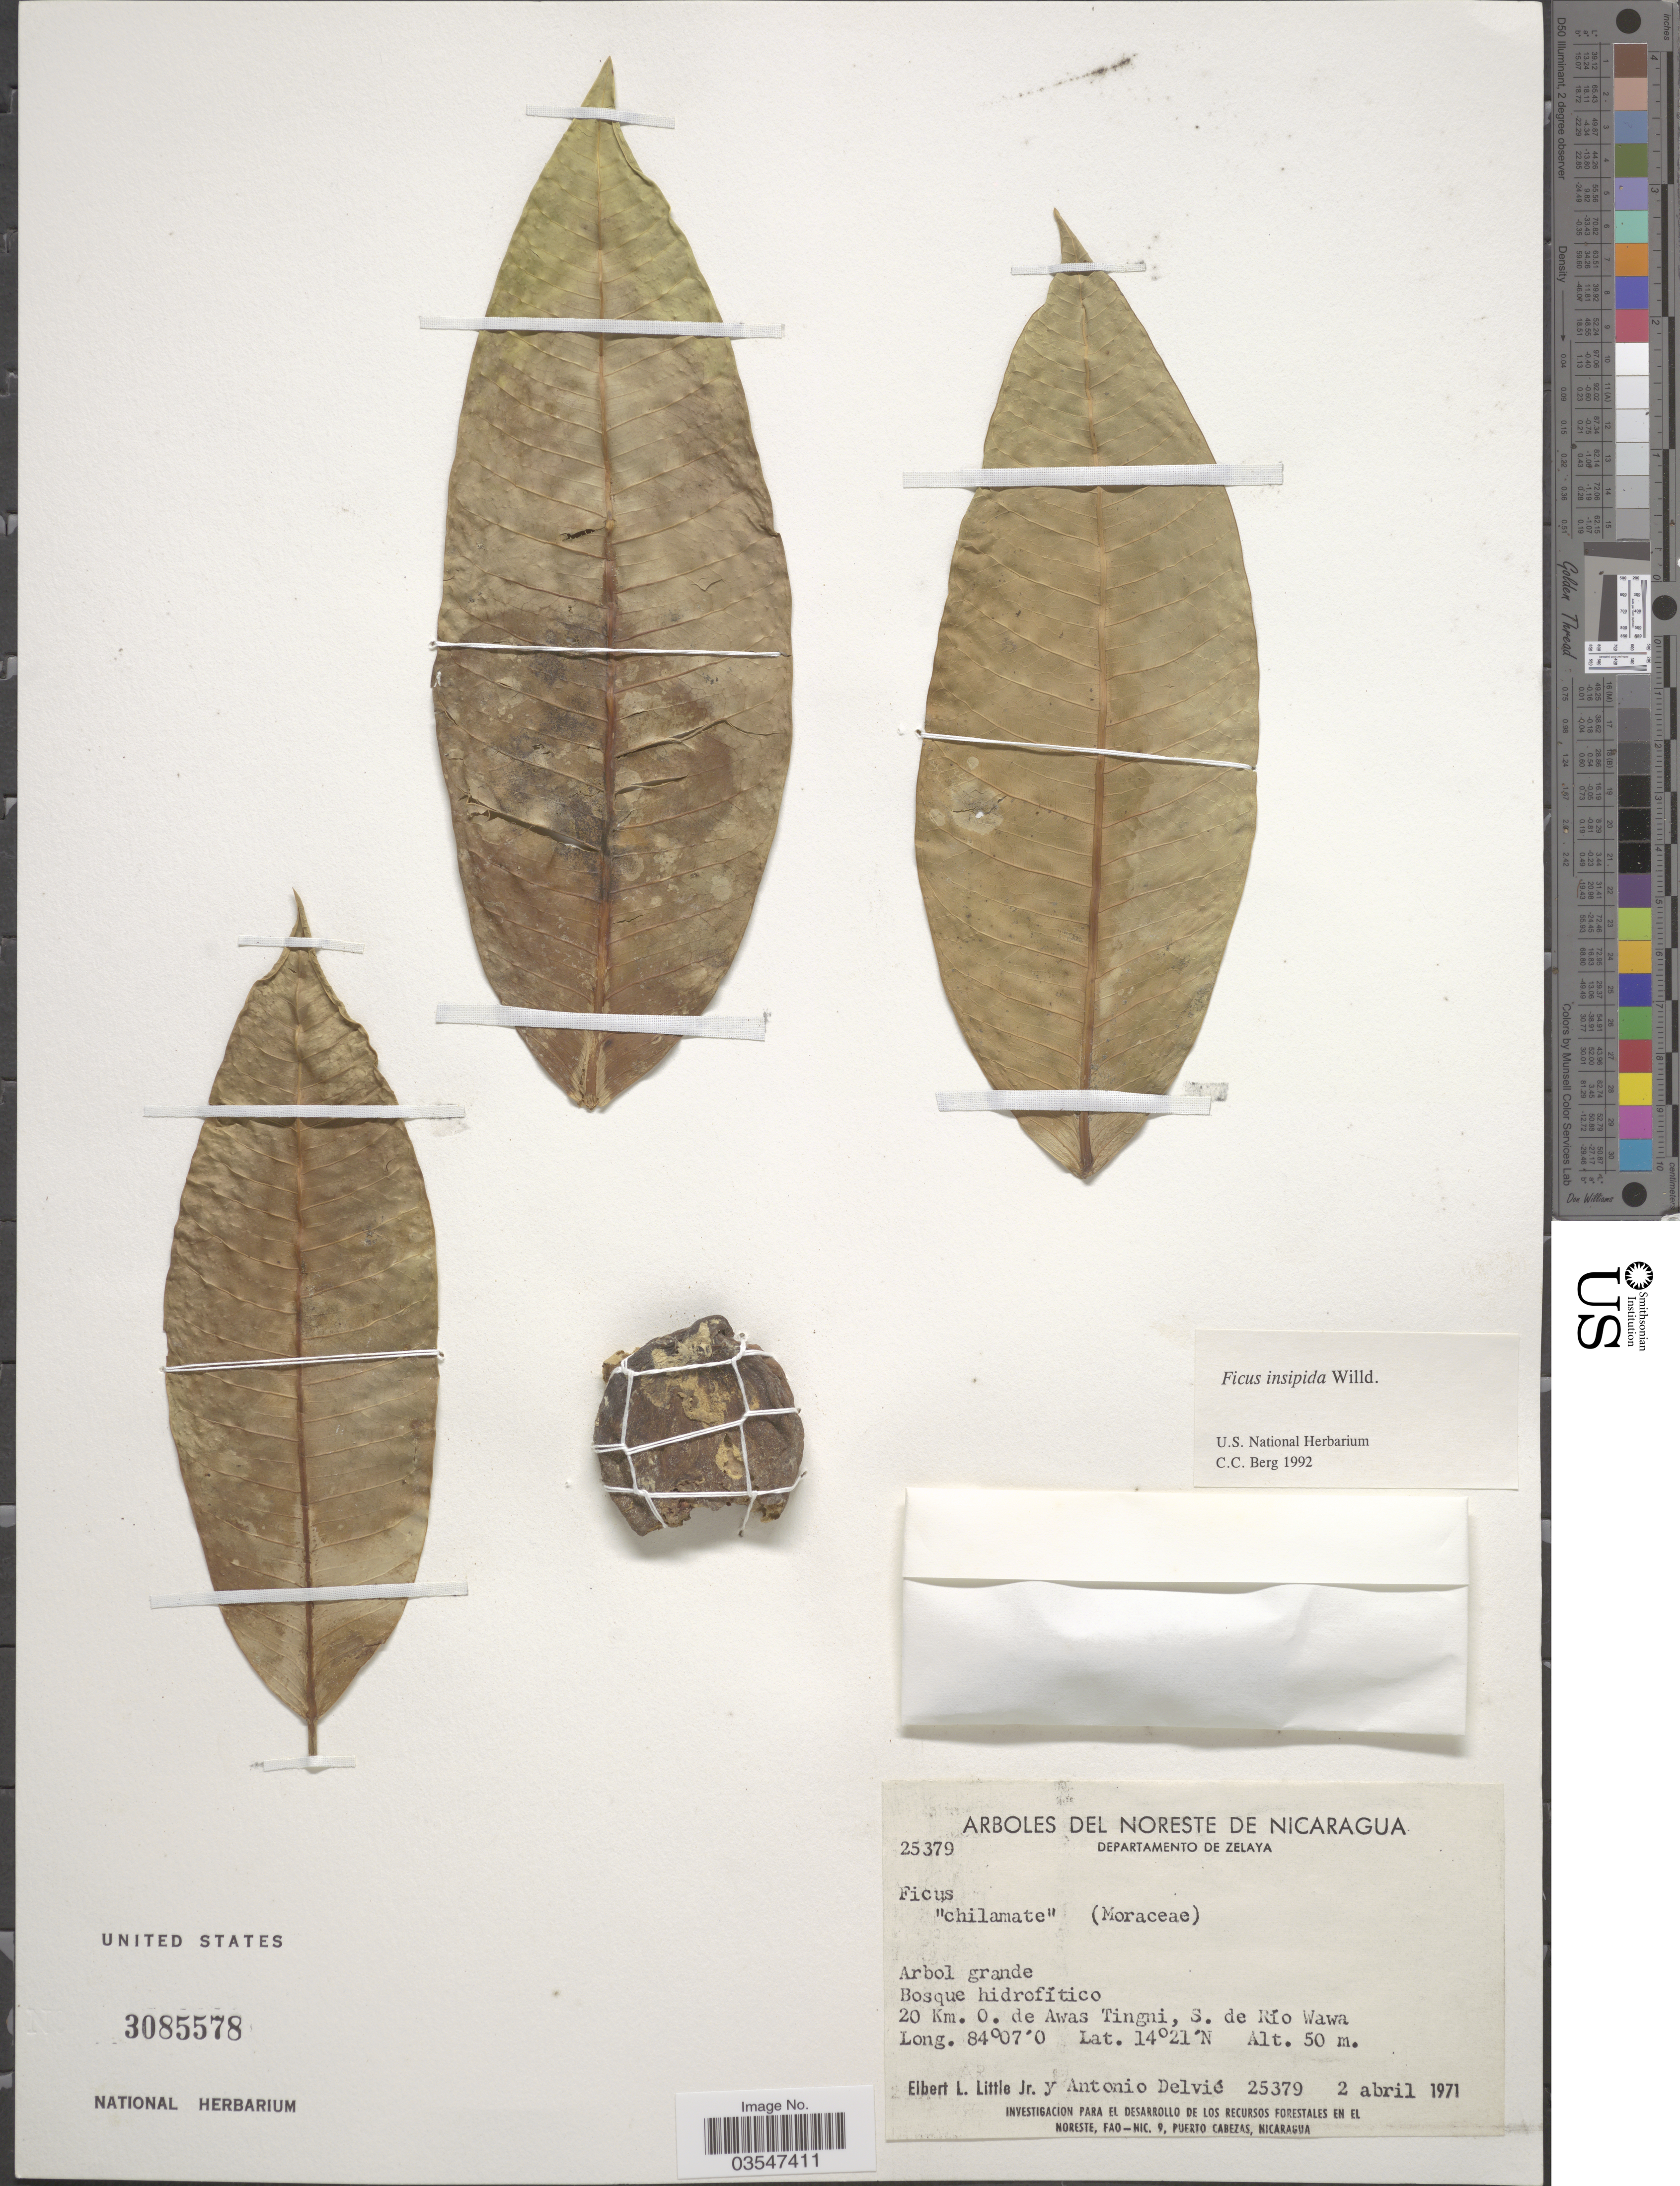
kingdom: Plantae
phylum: Tracheophyta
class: Magnoliopsida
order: Rosales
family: Moraceae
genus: Ficus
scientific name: Ficus insipida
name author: Willd.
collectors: E. L. Little & A. Delvie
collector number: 25379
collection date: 1971-04-02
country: Nicaragua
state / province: Atlántico Norte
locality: Noreste de Nicaragua. Departamento de Zelaya. 20 Km. O. de Awas Tingni, S. de Río Wawa.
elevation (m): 50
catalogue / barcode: US 3085578